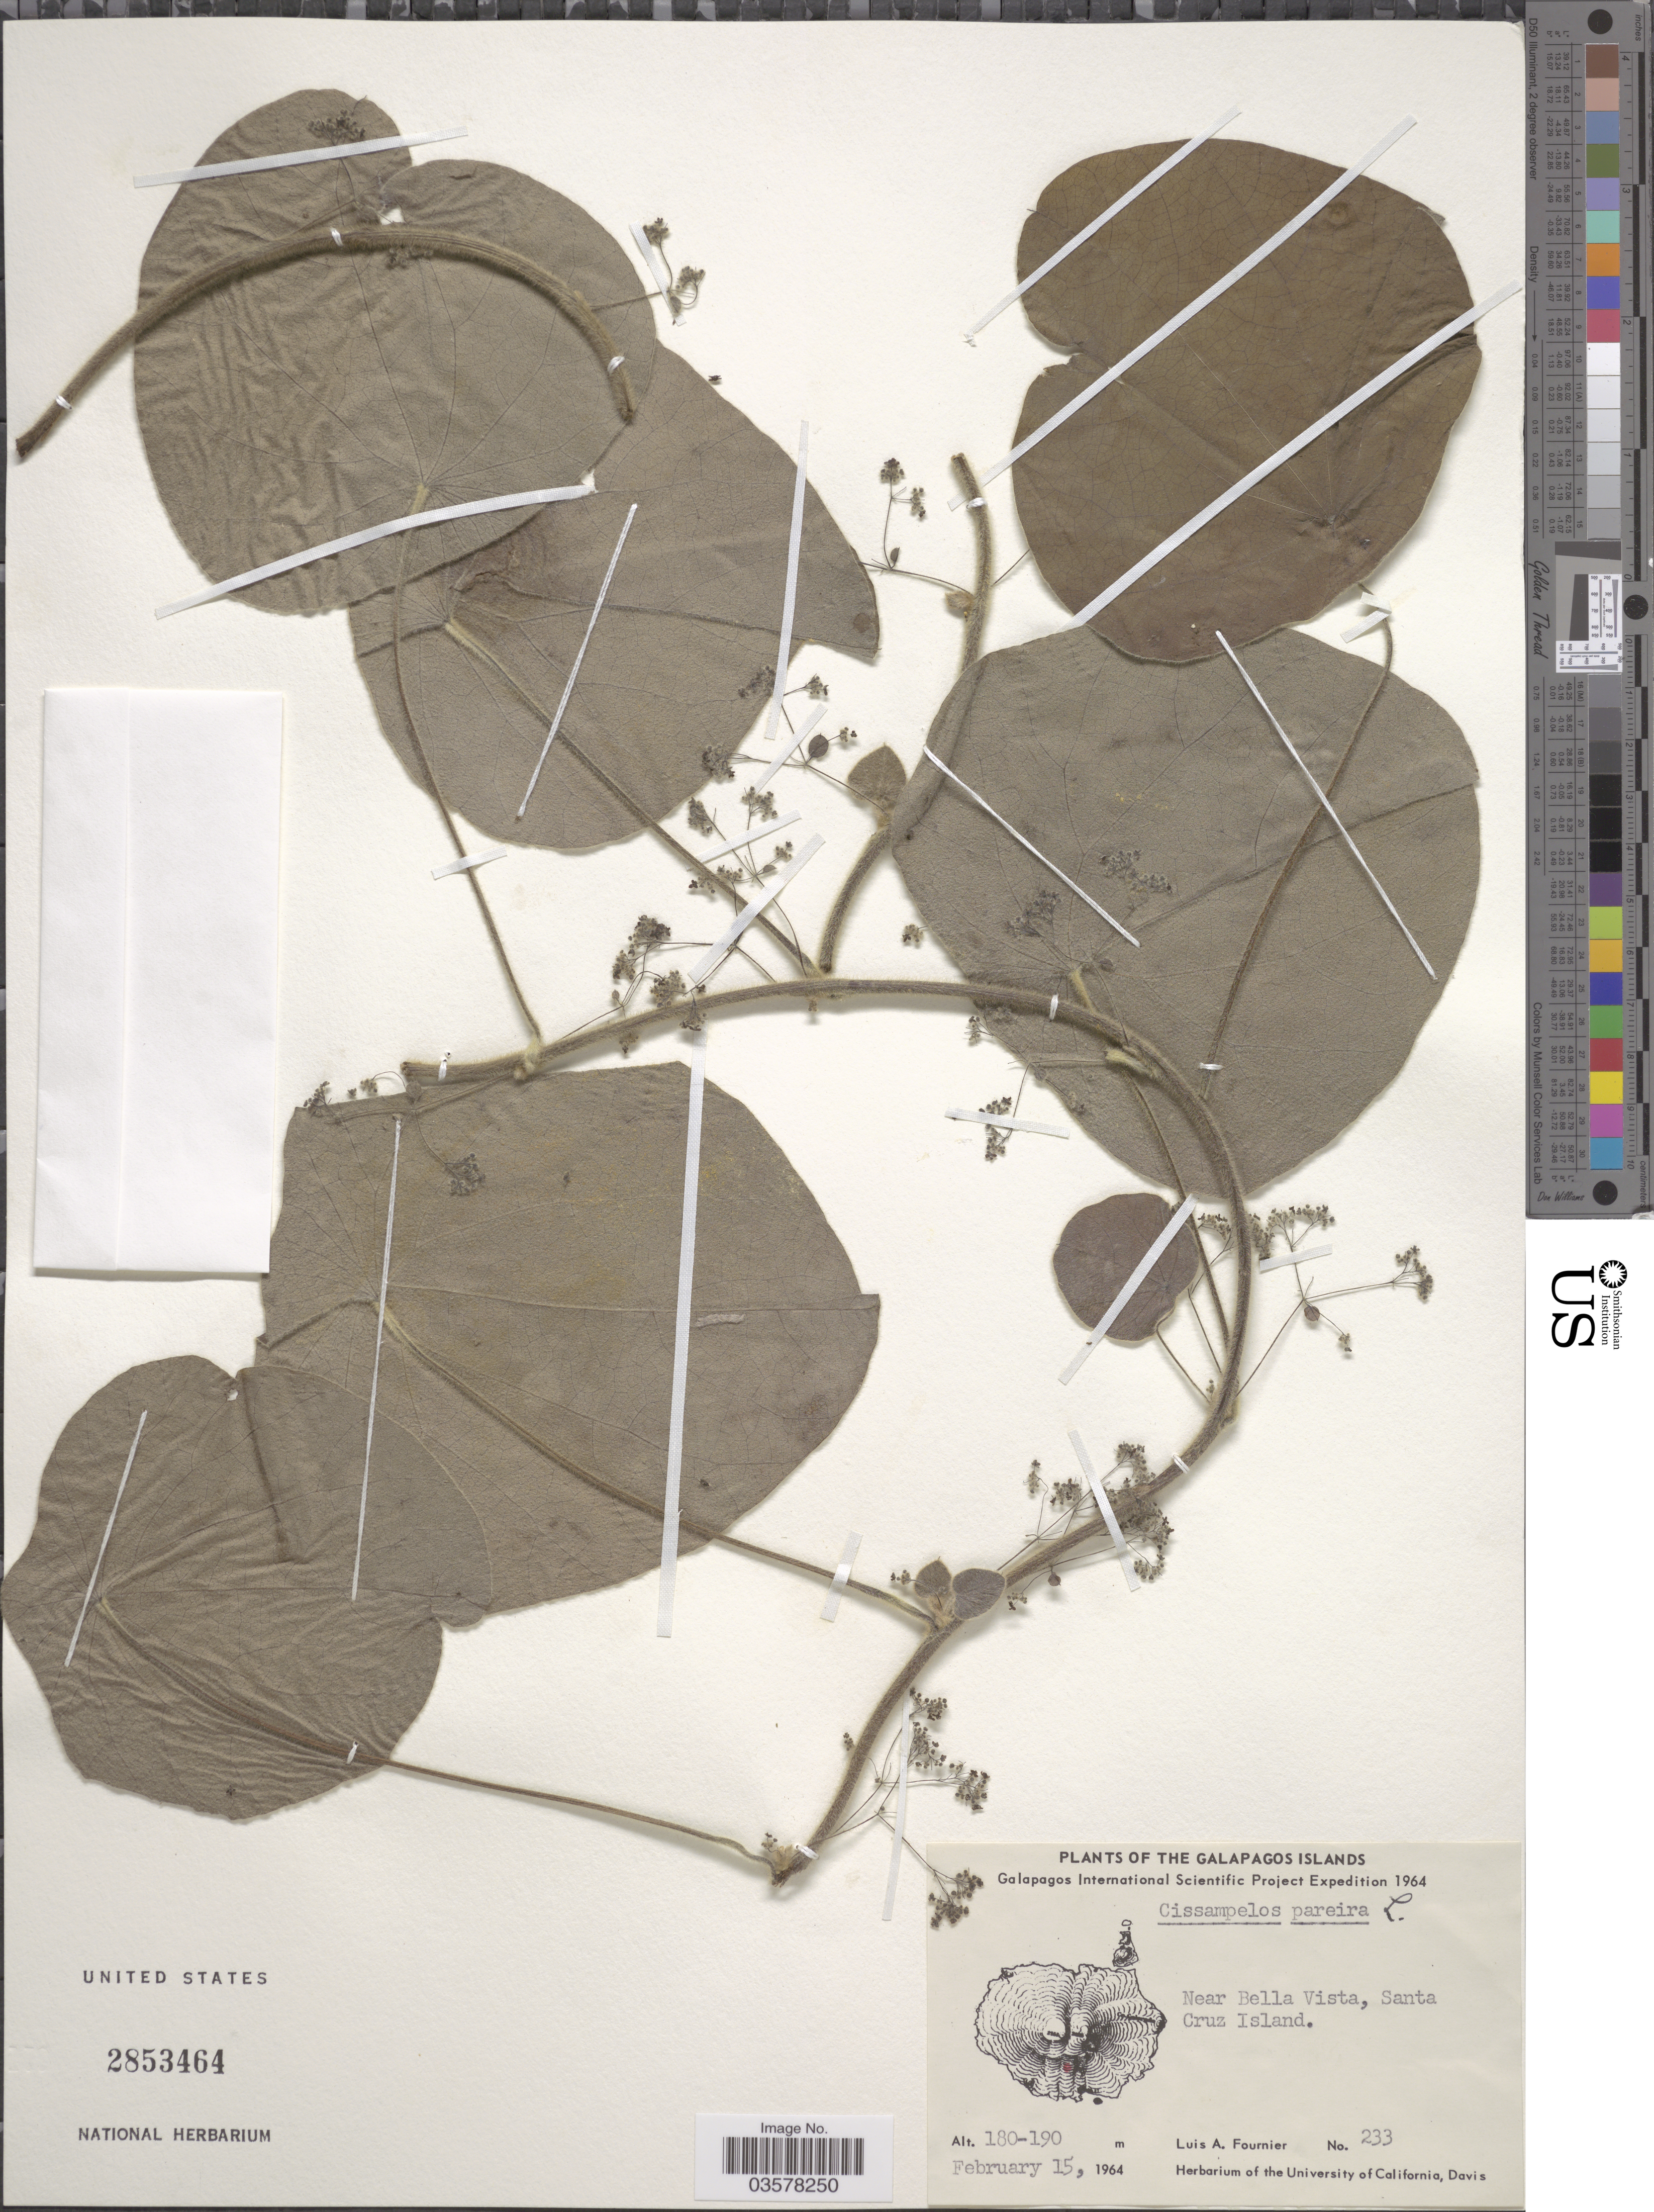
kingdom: Plantae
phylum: Tracheophyta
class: Magnoliopsida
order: Ranunculales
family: Menispermaceae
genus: Cissampelos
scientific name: Cissampelos pareira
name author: L.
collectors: L. A. Fournier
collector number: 233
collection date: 1964-02-15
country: Ecuador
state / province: Colón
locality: The Galapagos Islands. Near Bella Vista, Santa Cruz Island.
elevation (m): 180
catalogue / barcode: US 2853464